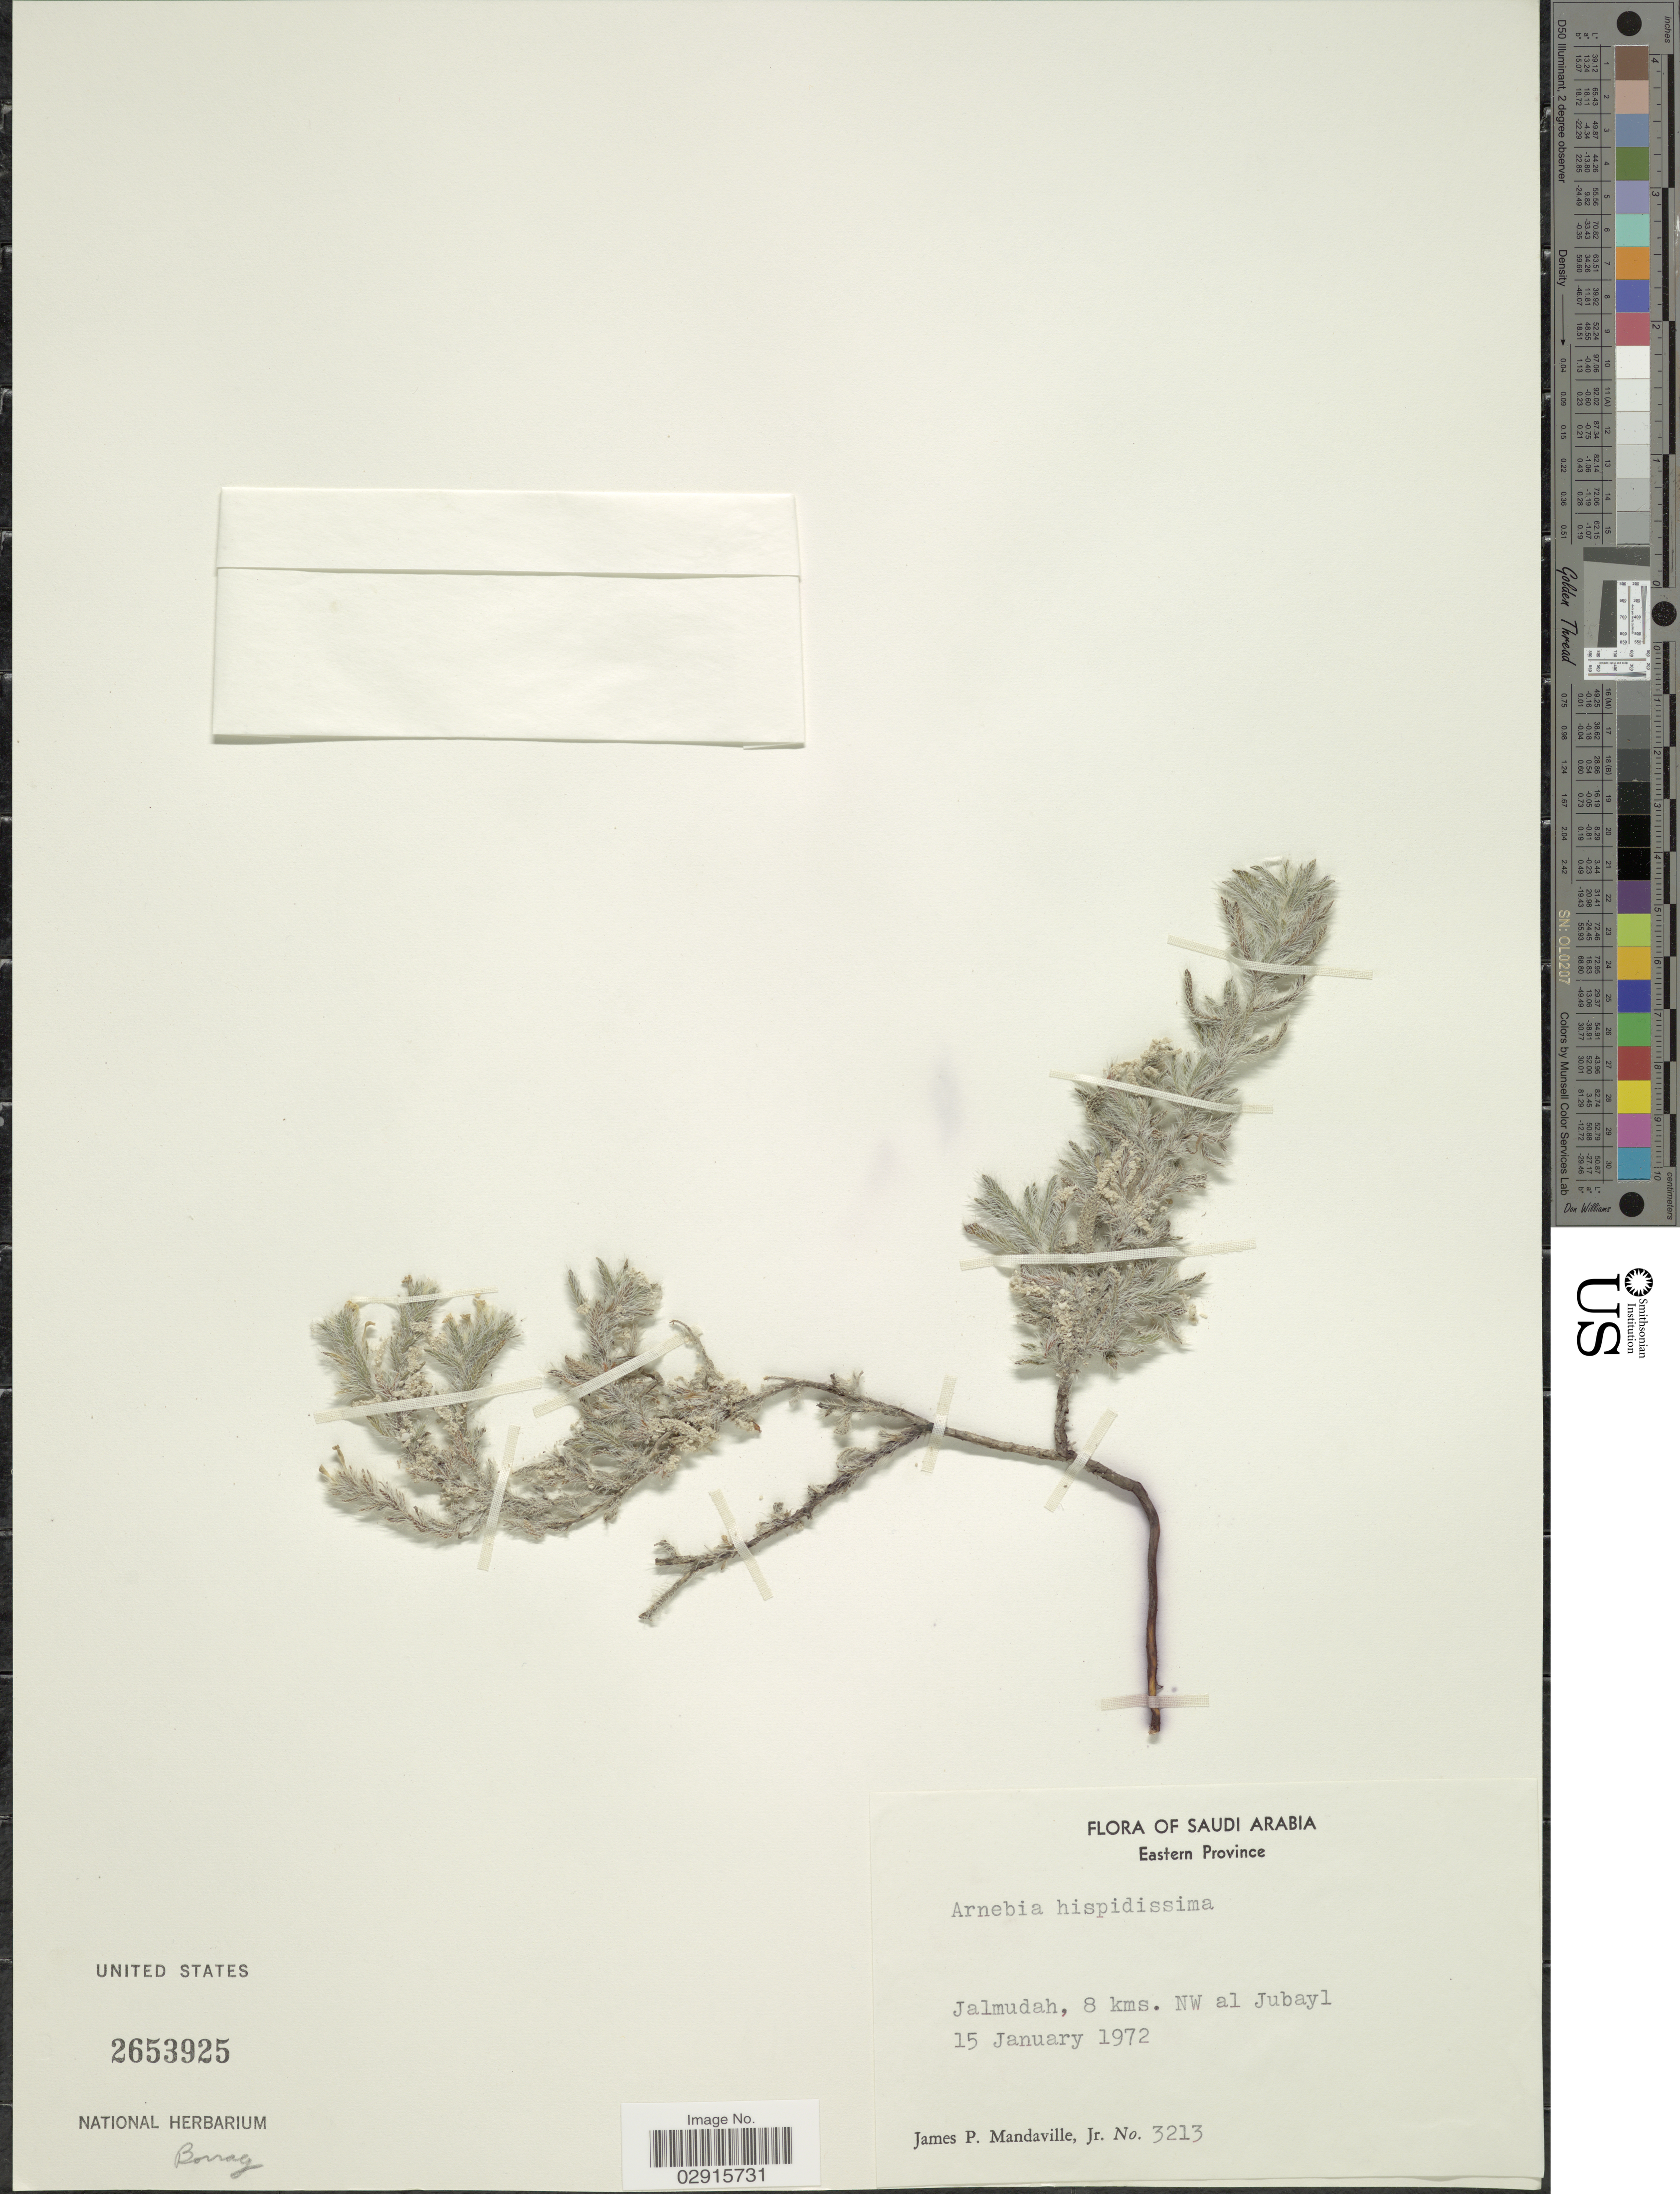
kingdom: Plantae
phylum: Tracheophyta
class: Magnoliopsida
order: Boraginales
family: Boraginaceae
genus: Arnebia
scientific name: Arnebia hispidissima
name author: (Lehm.) A. DC.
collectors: J. Mandaville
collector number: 3213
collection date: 1972-01-15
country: Saudi Arabia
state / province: Ash Sharqiyah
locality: Eastern Province. Jalmudah, 8 kms. NW al Jubayl.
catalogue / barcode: US 2653925